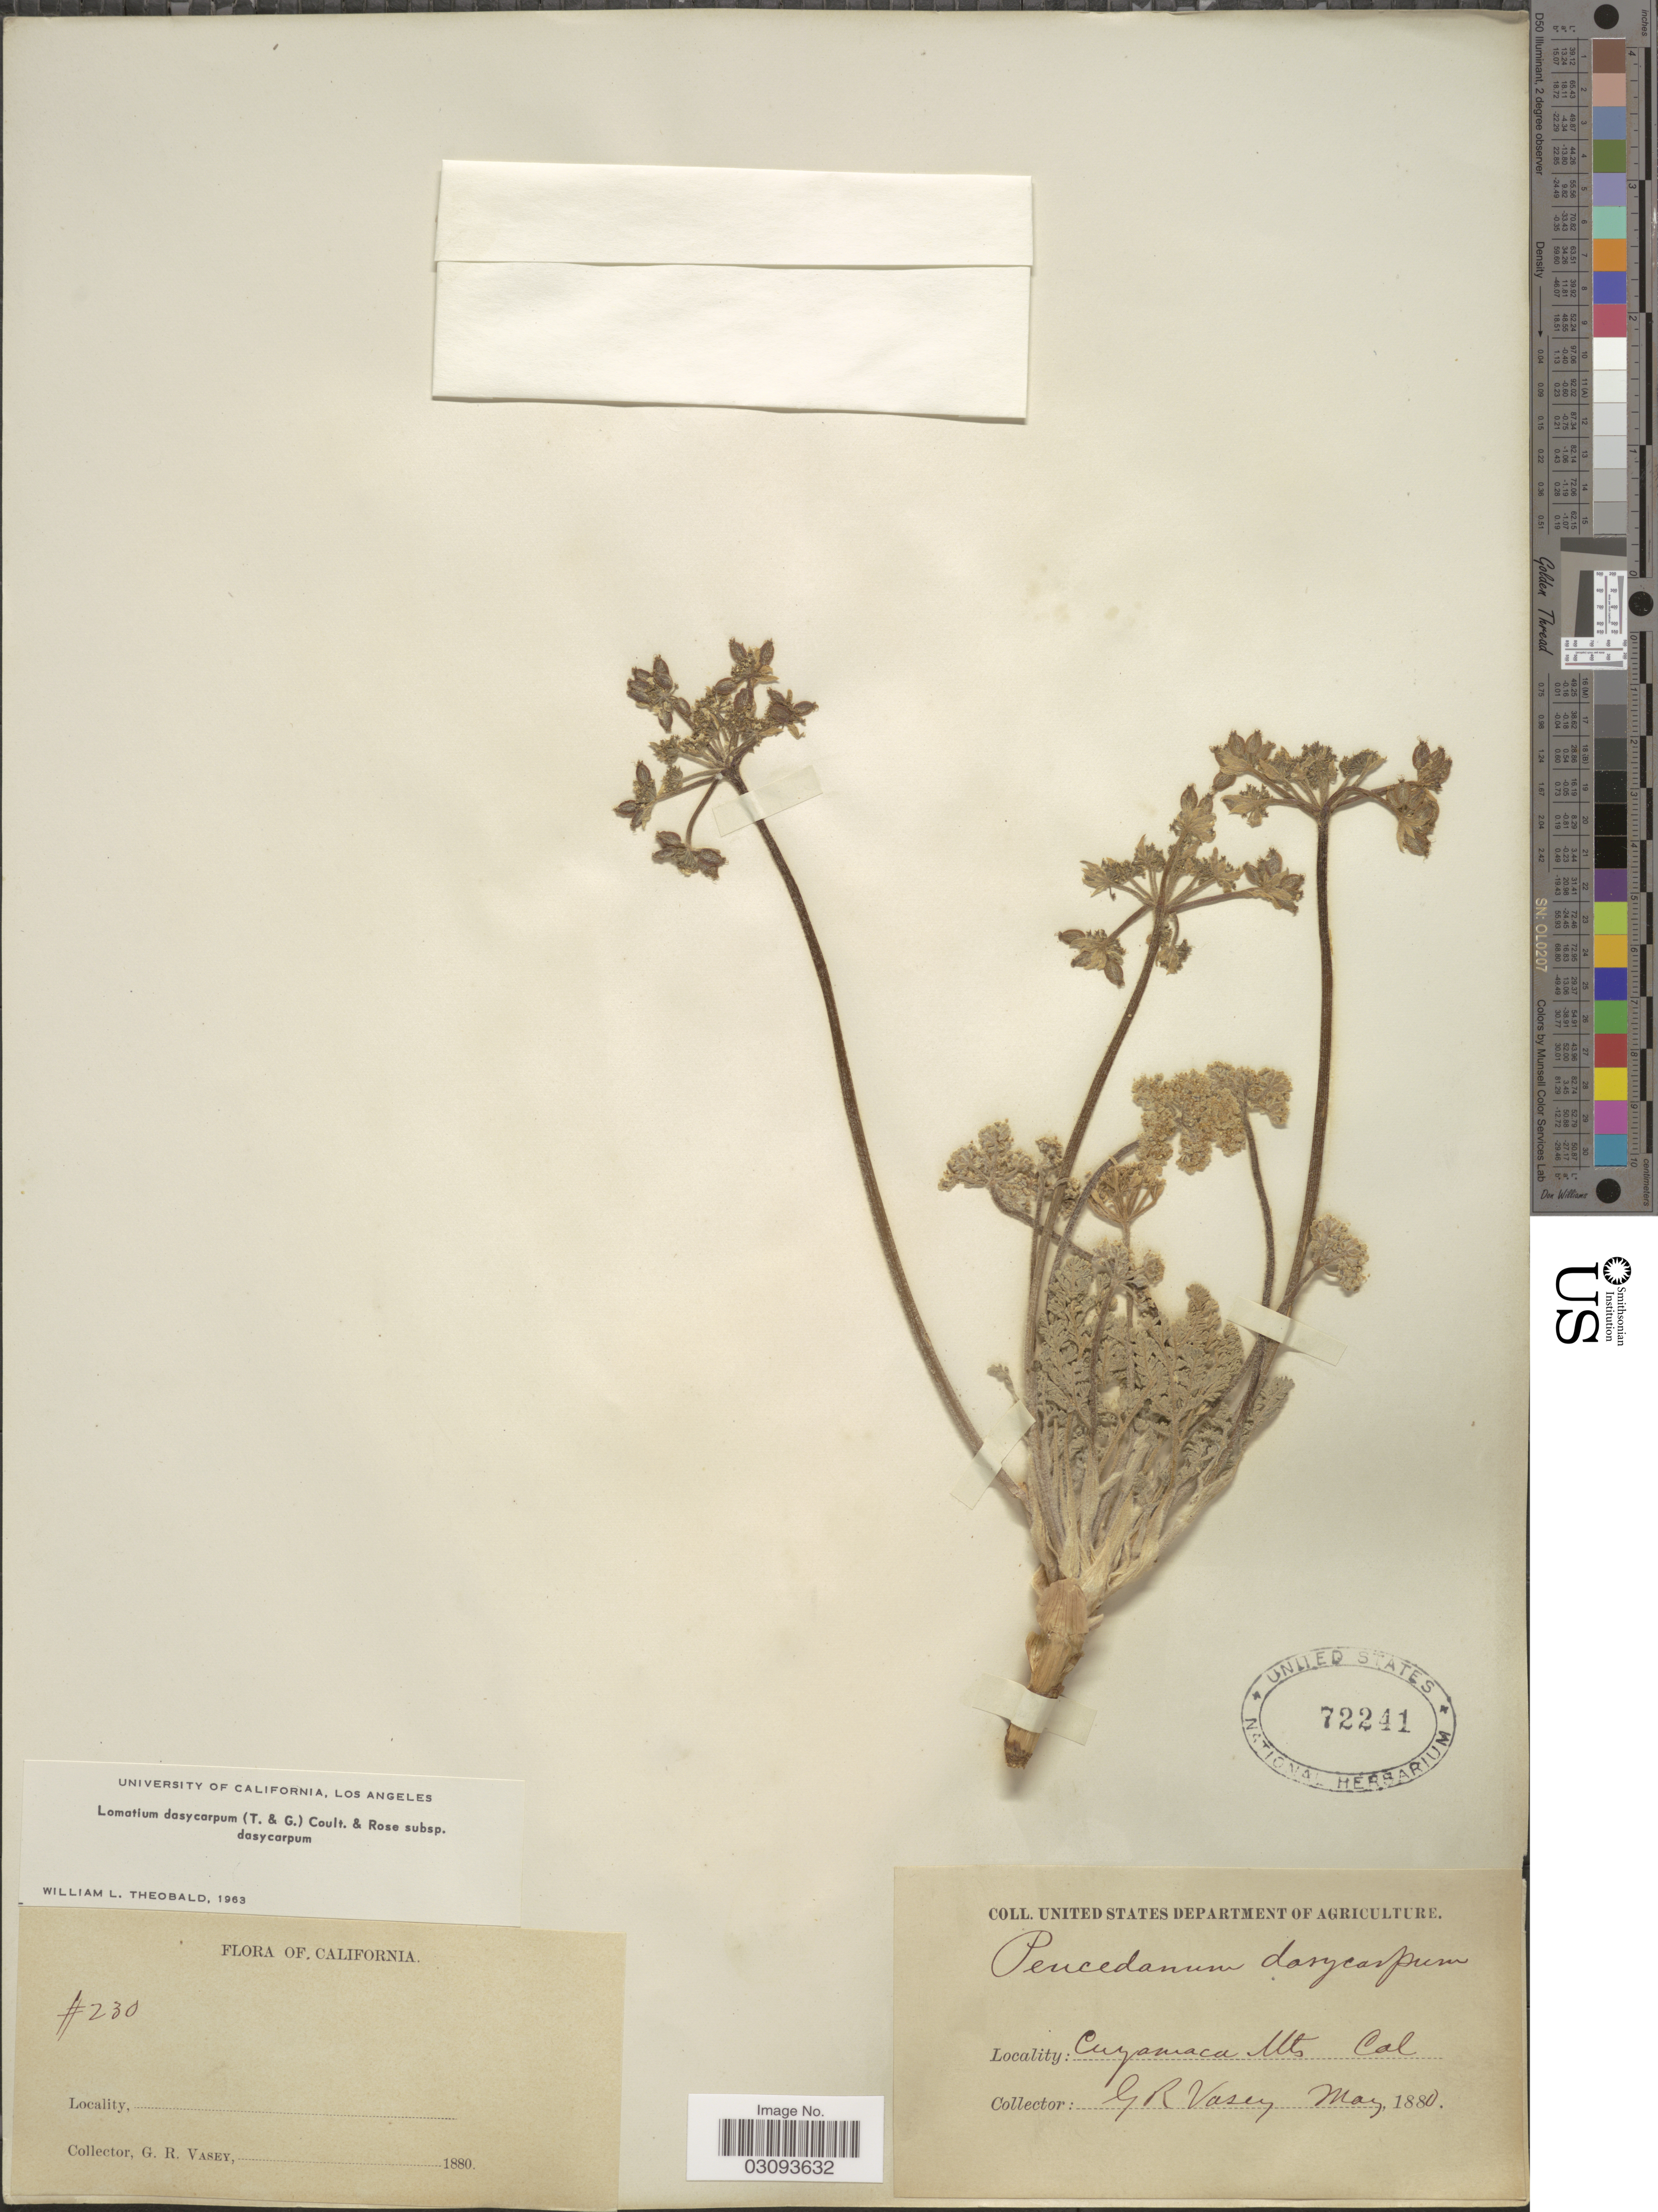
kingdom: Plantae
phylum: Tracheophyta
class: Magnoliopsida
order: Apiales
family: Apiaceae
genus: Lomatium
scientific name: Lomatium dasycarpum subsp. dasycarpum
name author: (Torr.) J.M. Coult. & Rose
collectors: G. R. Vasey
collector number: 230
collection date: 1880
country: United States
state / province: California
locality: Cuyamaca Mts.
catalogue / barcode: US 72241